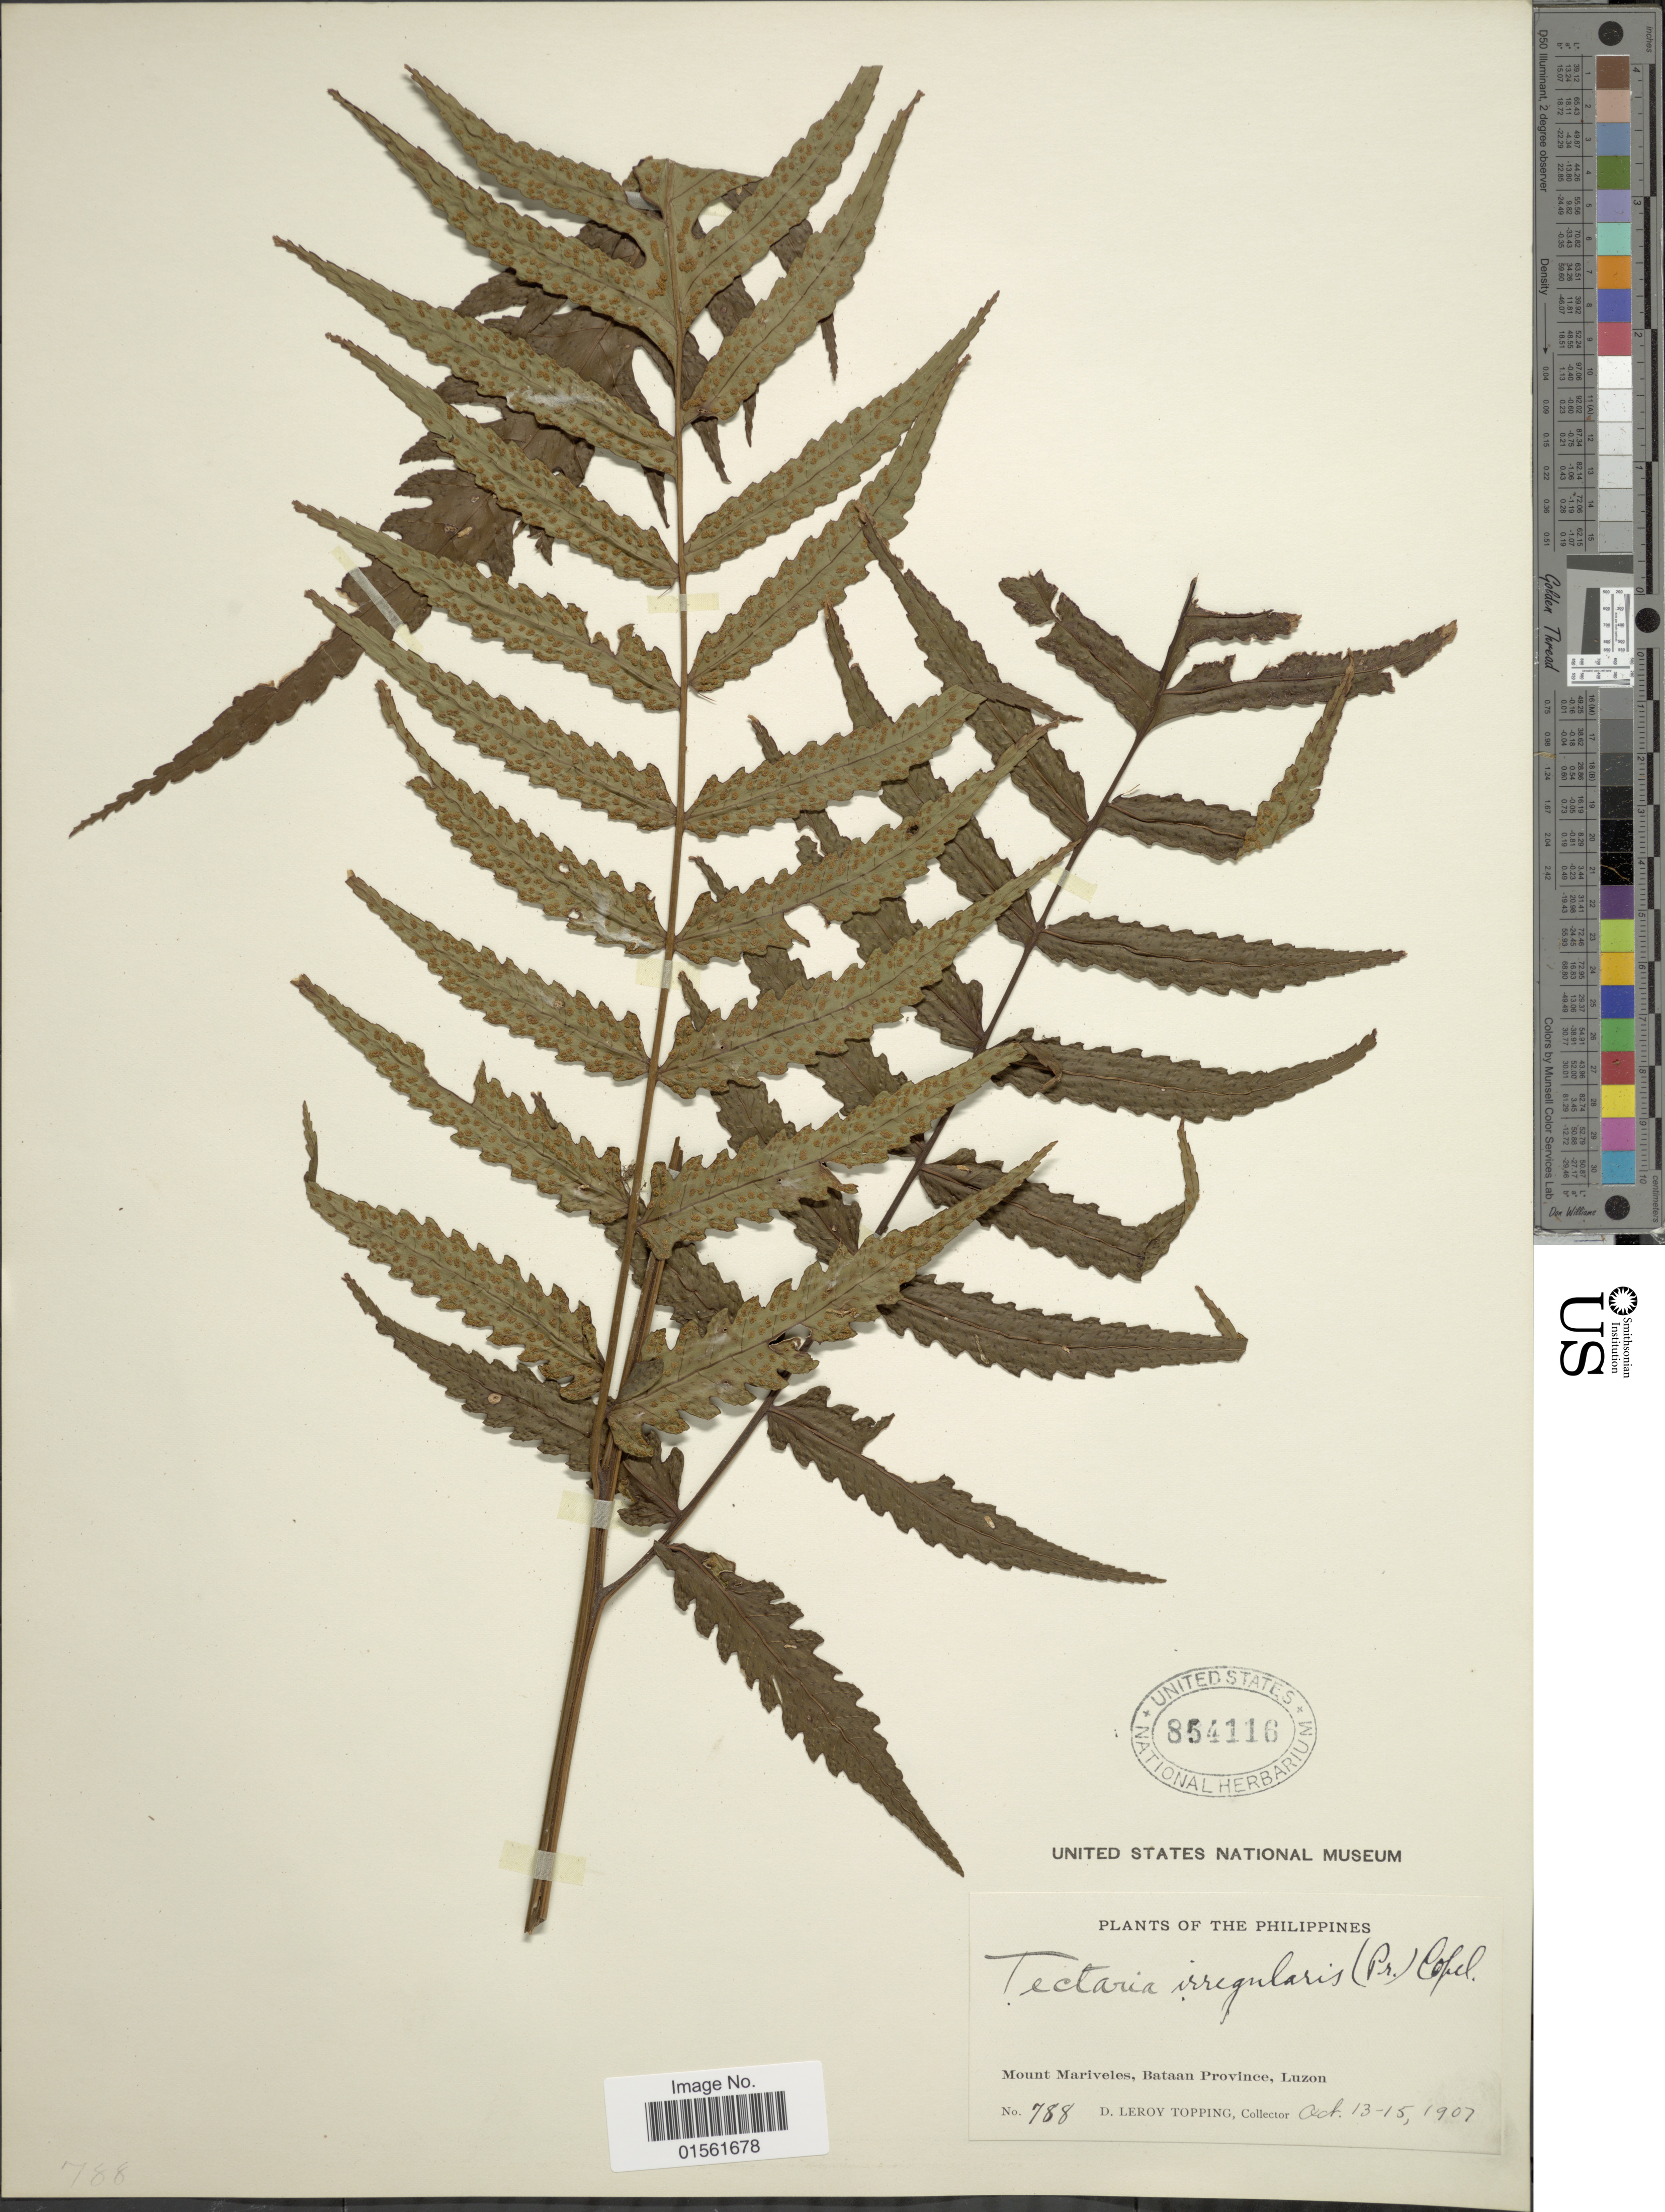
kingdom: Plantae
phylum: Tracheophyta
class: Polypodiopsida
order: Polypodiales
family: Dryopteridaceae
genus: Pleocnemia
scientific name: Pleocnemia macrodonta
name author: (C. Presl ex Fée) Holttum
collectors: D. L. Topping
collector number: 788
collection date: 1907-10-13/1907-10-15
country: Philippines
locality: Mount Mariveles, Bataan Province, Luzon.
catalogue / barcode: US 854116